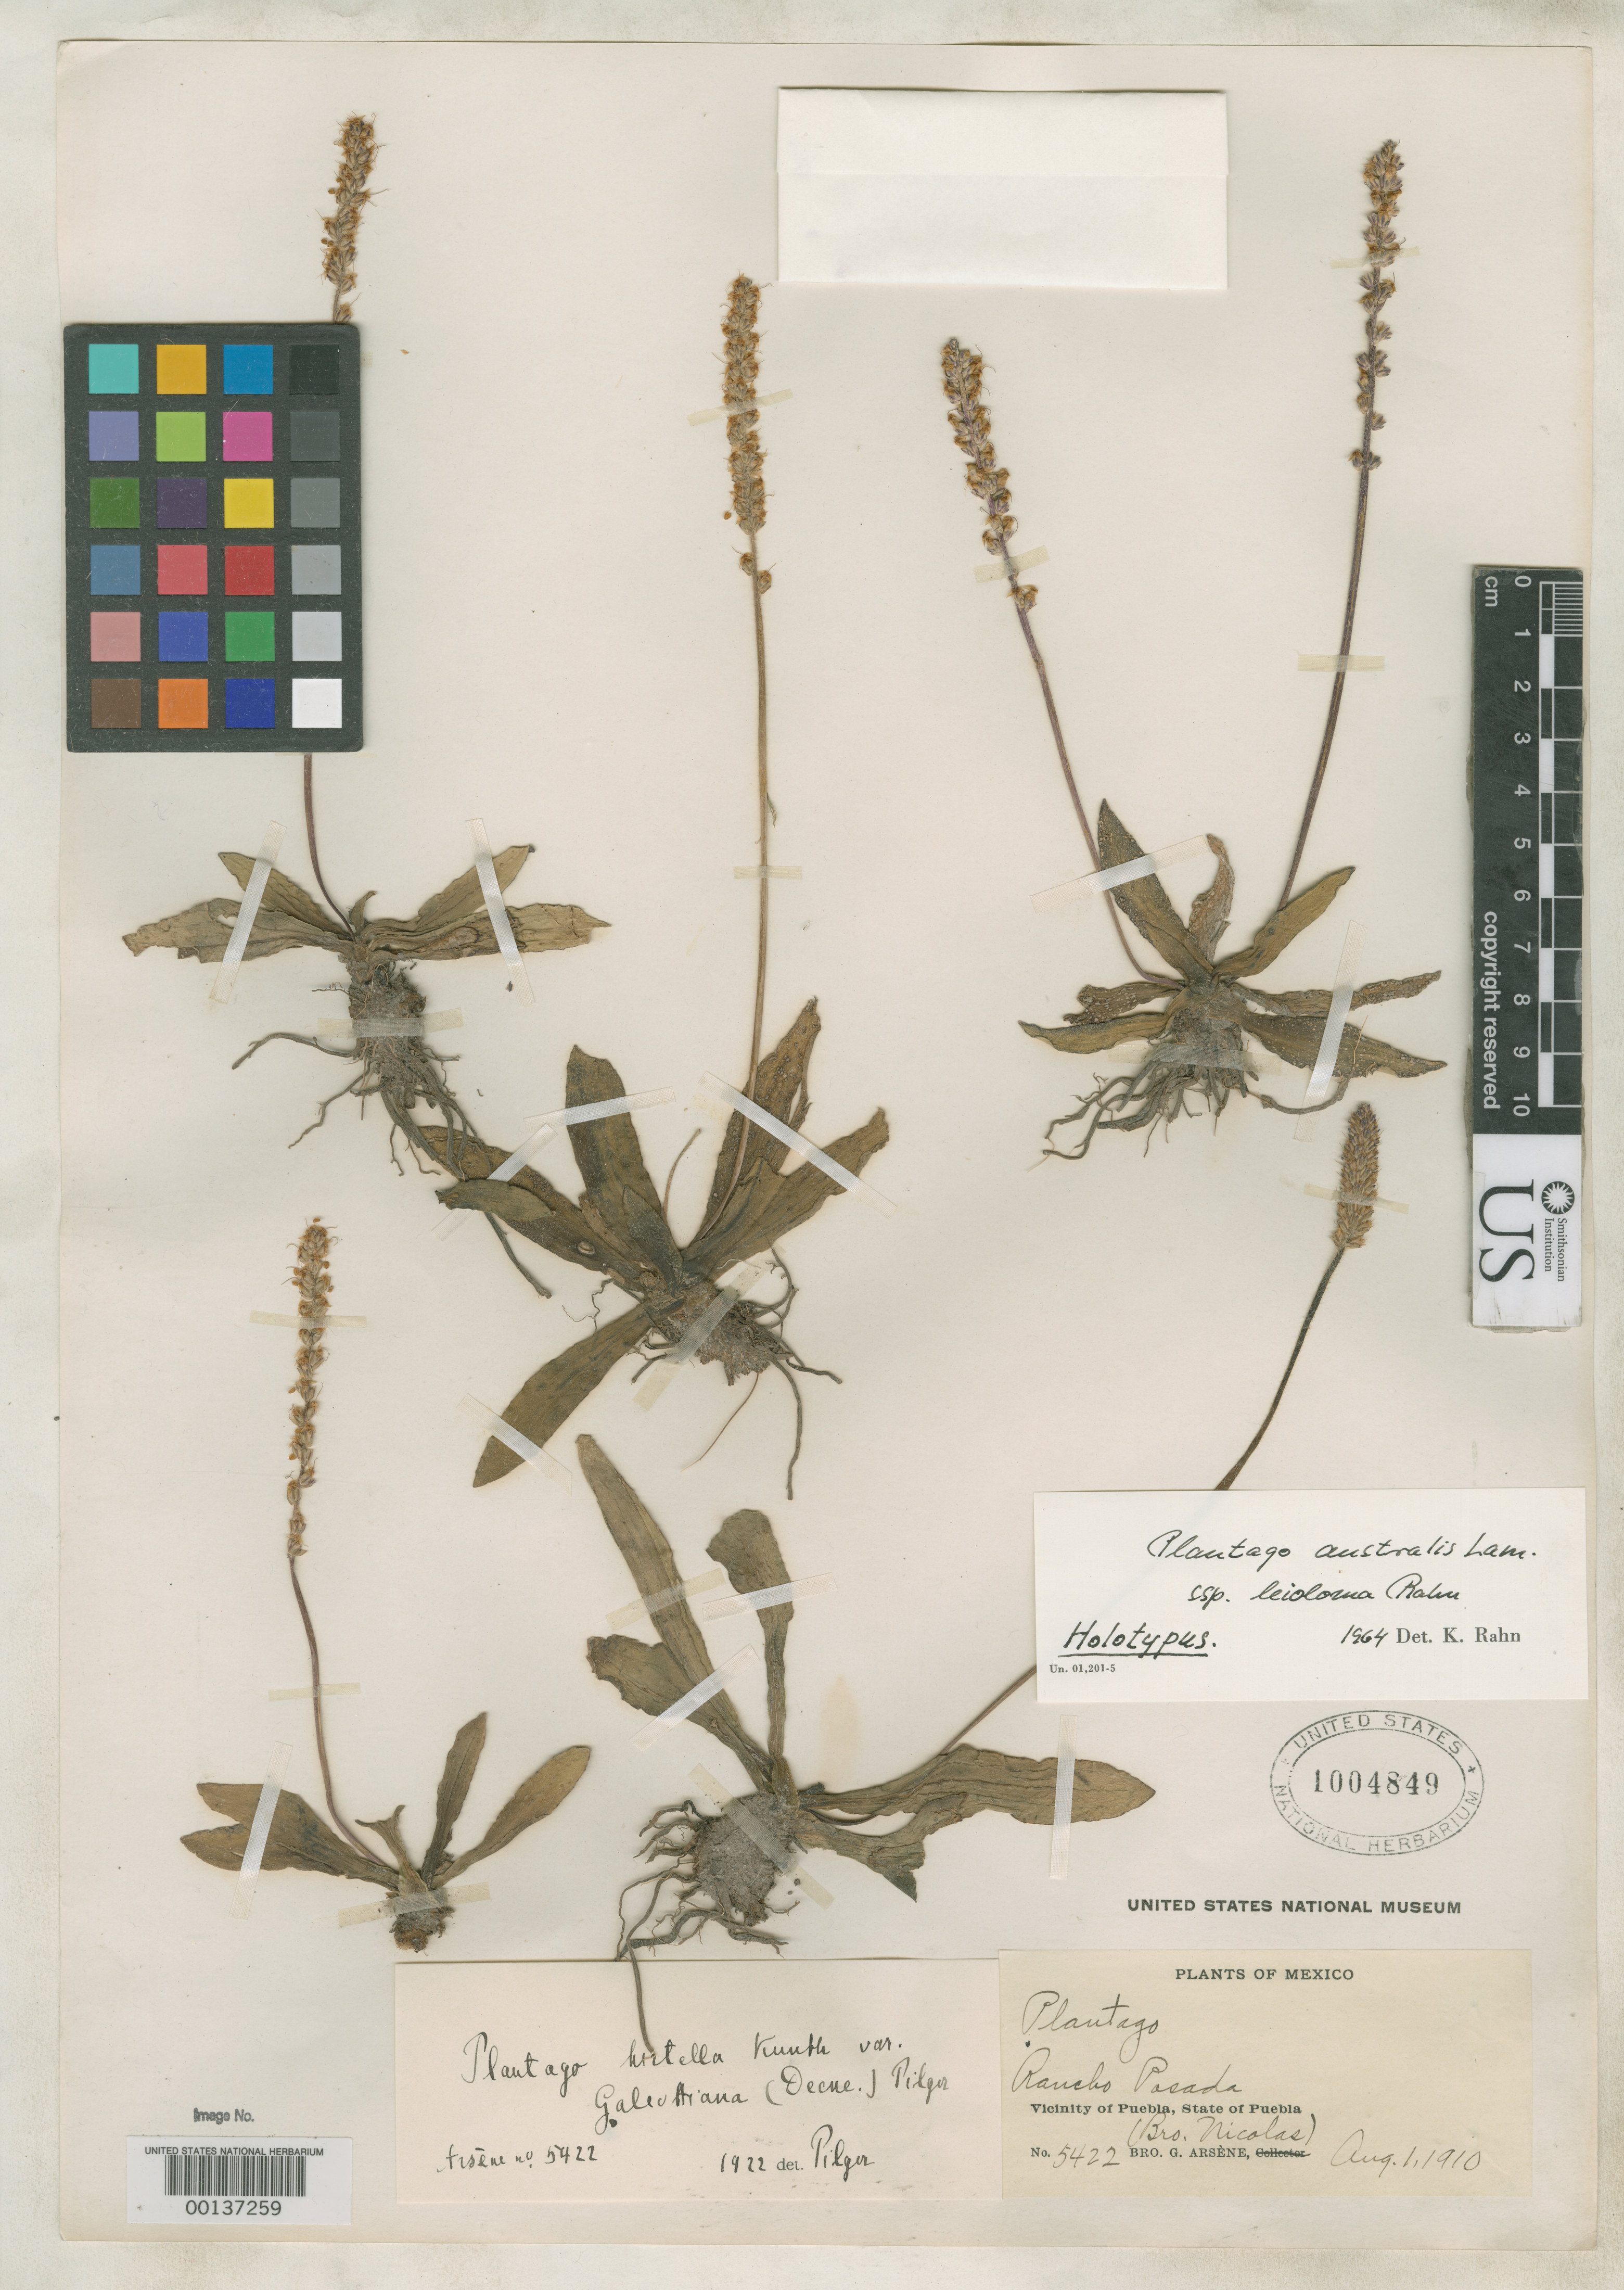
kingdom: Plantae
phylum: Tracheophyta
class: Magnoliopsida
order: Lamiales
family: Plantaginaceae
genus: Plantago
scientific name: Plantago australis subsp. leioloma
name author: Rahn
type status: Holotype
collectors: Bro. G. Arsène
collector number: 5422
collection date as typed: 01 Aug 1910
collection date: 1910-08-01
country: Mexico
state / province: Puebla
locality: Vicinity of Puebla, Rancho Posada.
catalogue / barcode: US 1004849